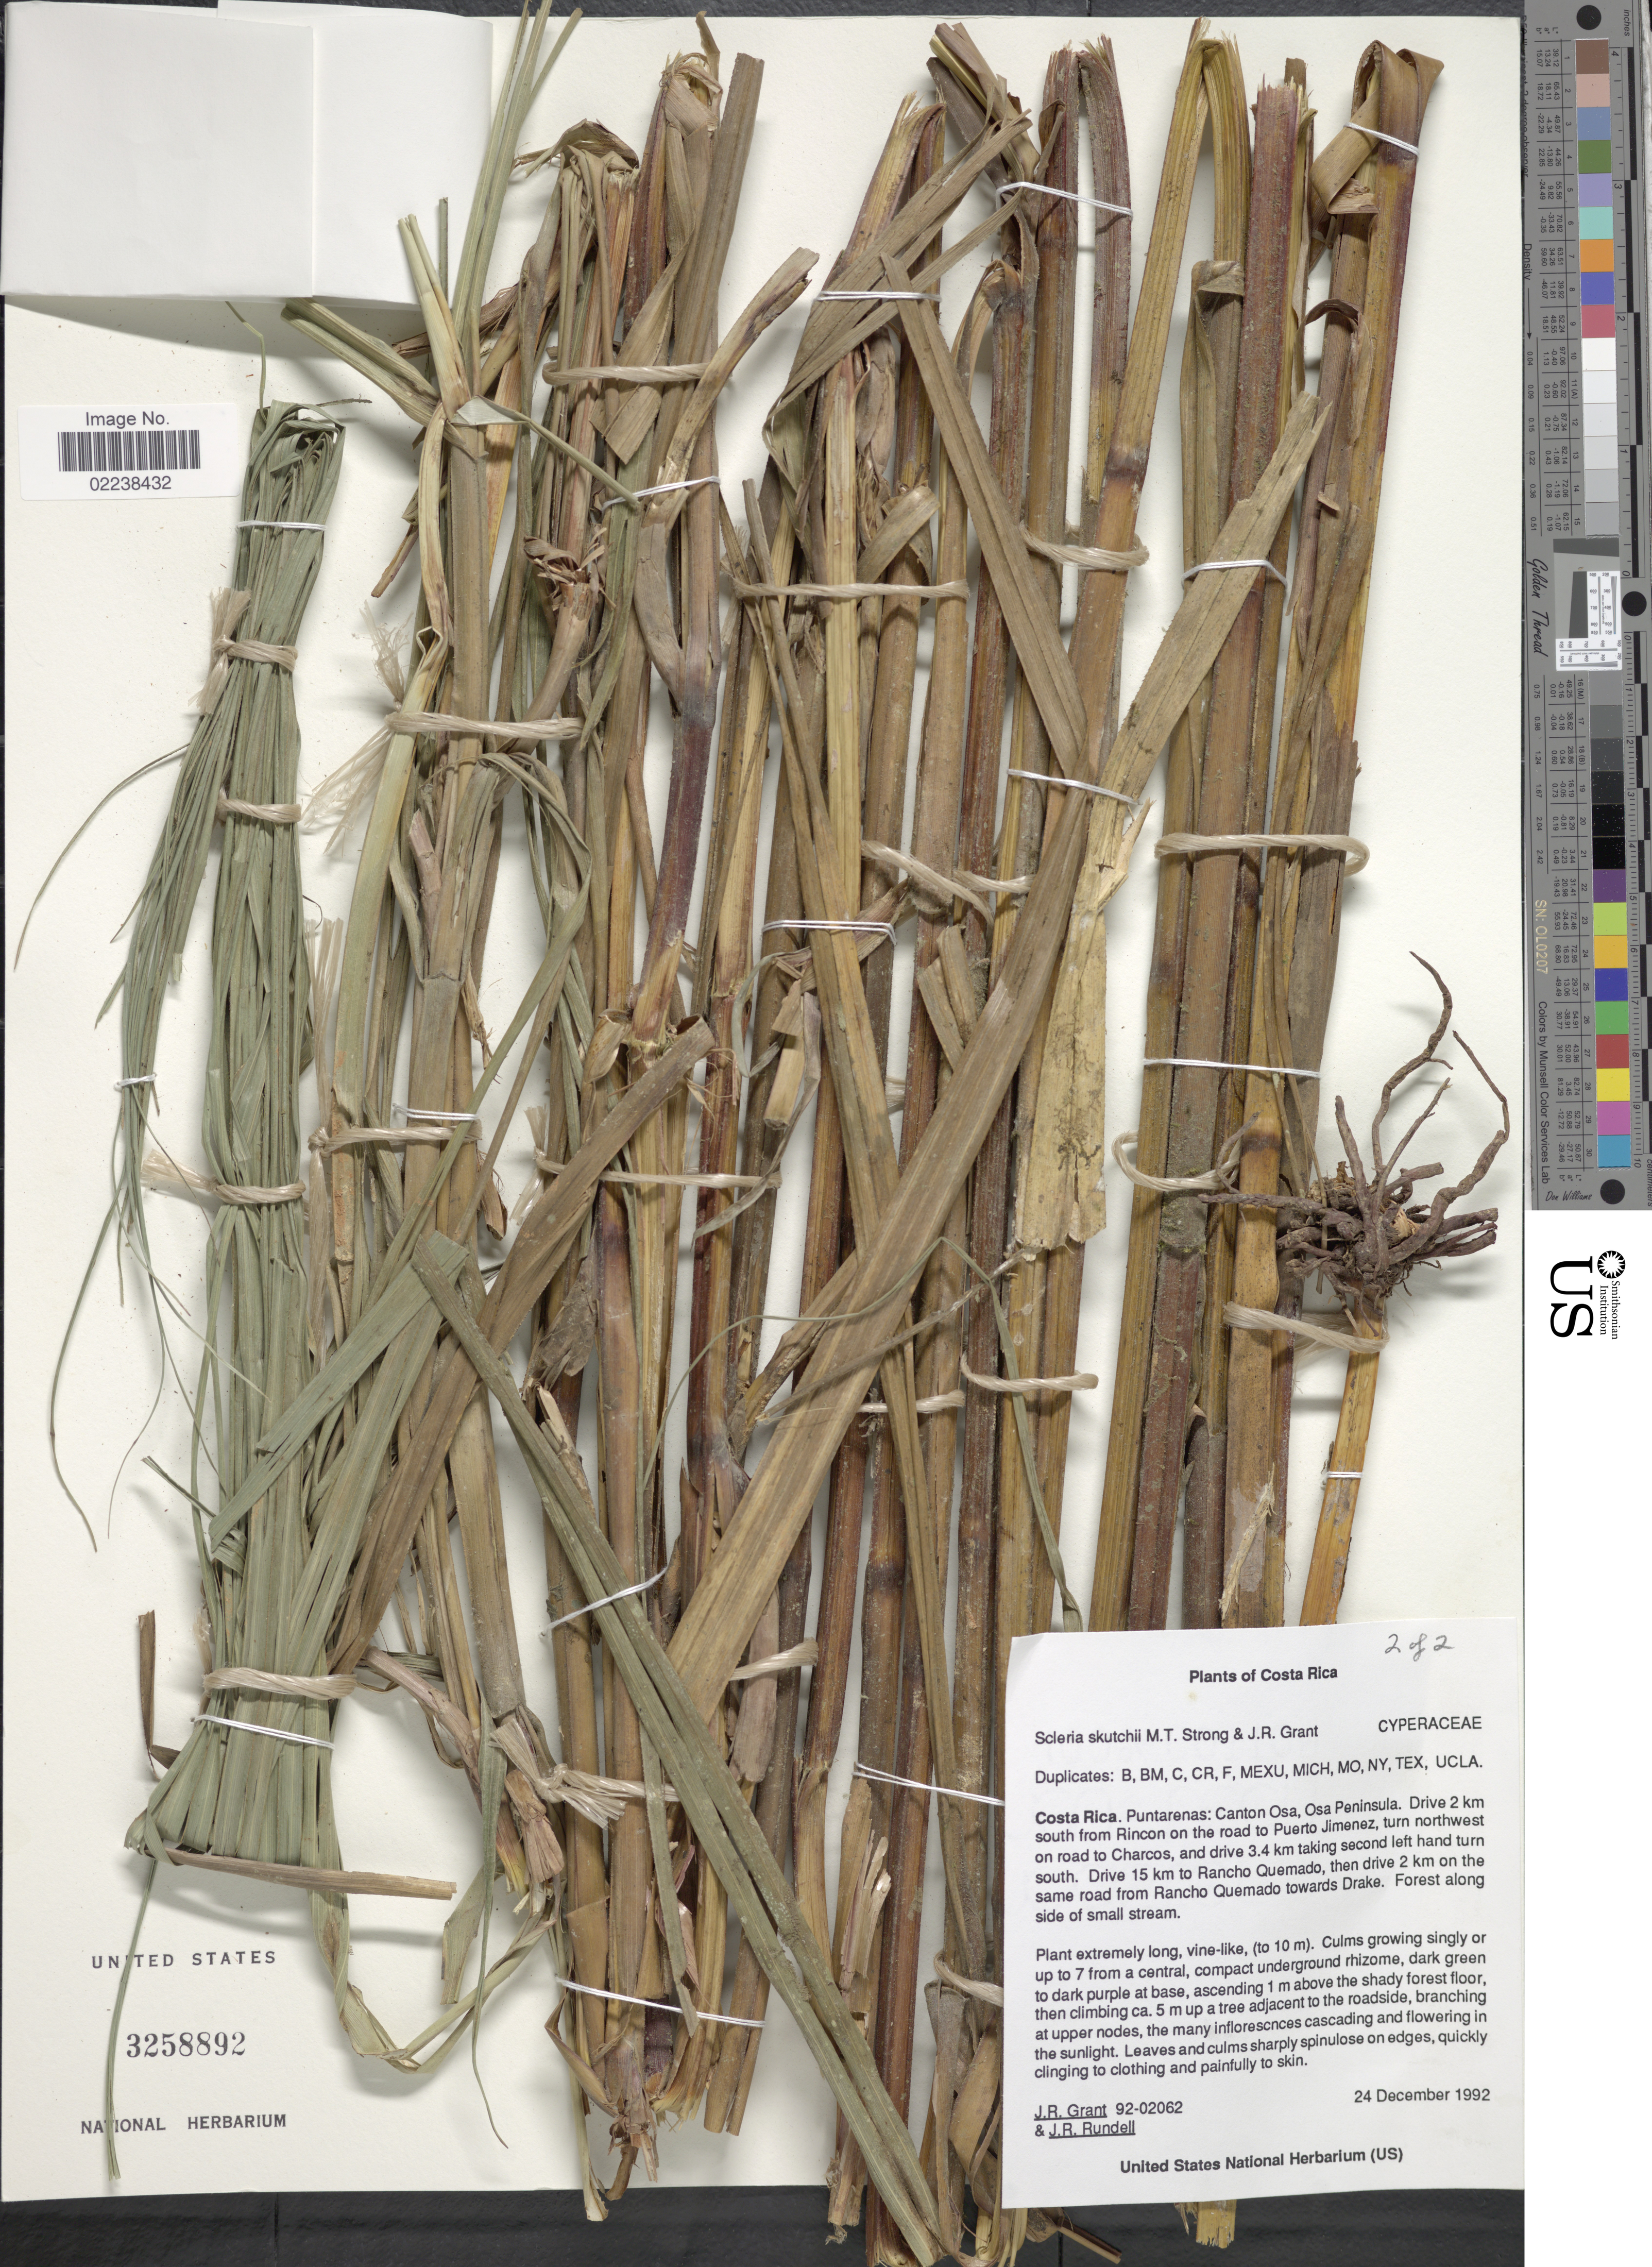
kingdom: Plantae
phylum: Tracheophyta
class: Liliopsida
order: Poales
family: Cyperaceae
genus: Scleria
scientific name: Scleria skutchii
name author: M.T. Strong & J.R. Grant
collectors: J. Grant & J. R. Rundell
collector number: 92-02062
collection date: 1992-12-24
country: Costa Rica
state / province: Puntarenas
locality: Costa Rica. Puntarenas: Canton Osa, Osa Peninsula, drive 2 km south from Rincon on the road to Puerto Jimenez, turn northwest on road to Charcos, and drive 3.4 km taking second left hand turn south. Drive 15 km to Rancho Quemado, then drive 2 km on the same road from Rancho Quemado towards Drake. Forest along side of small stream.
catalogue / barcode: US 3258892